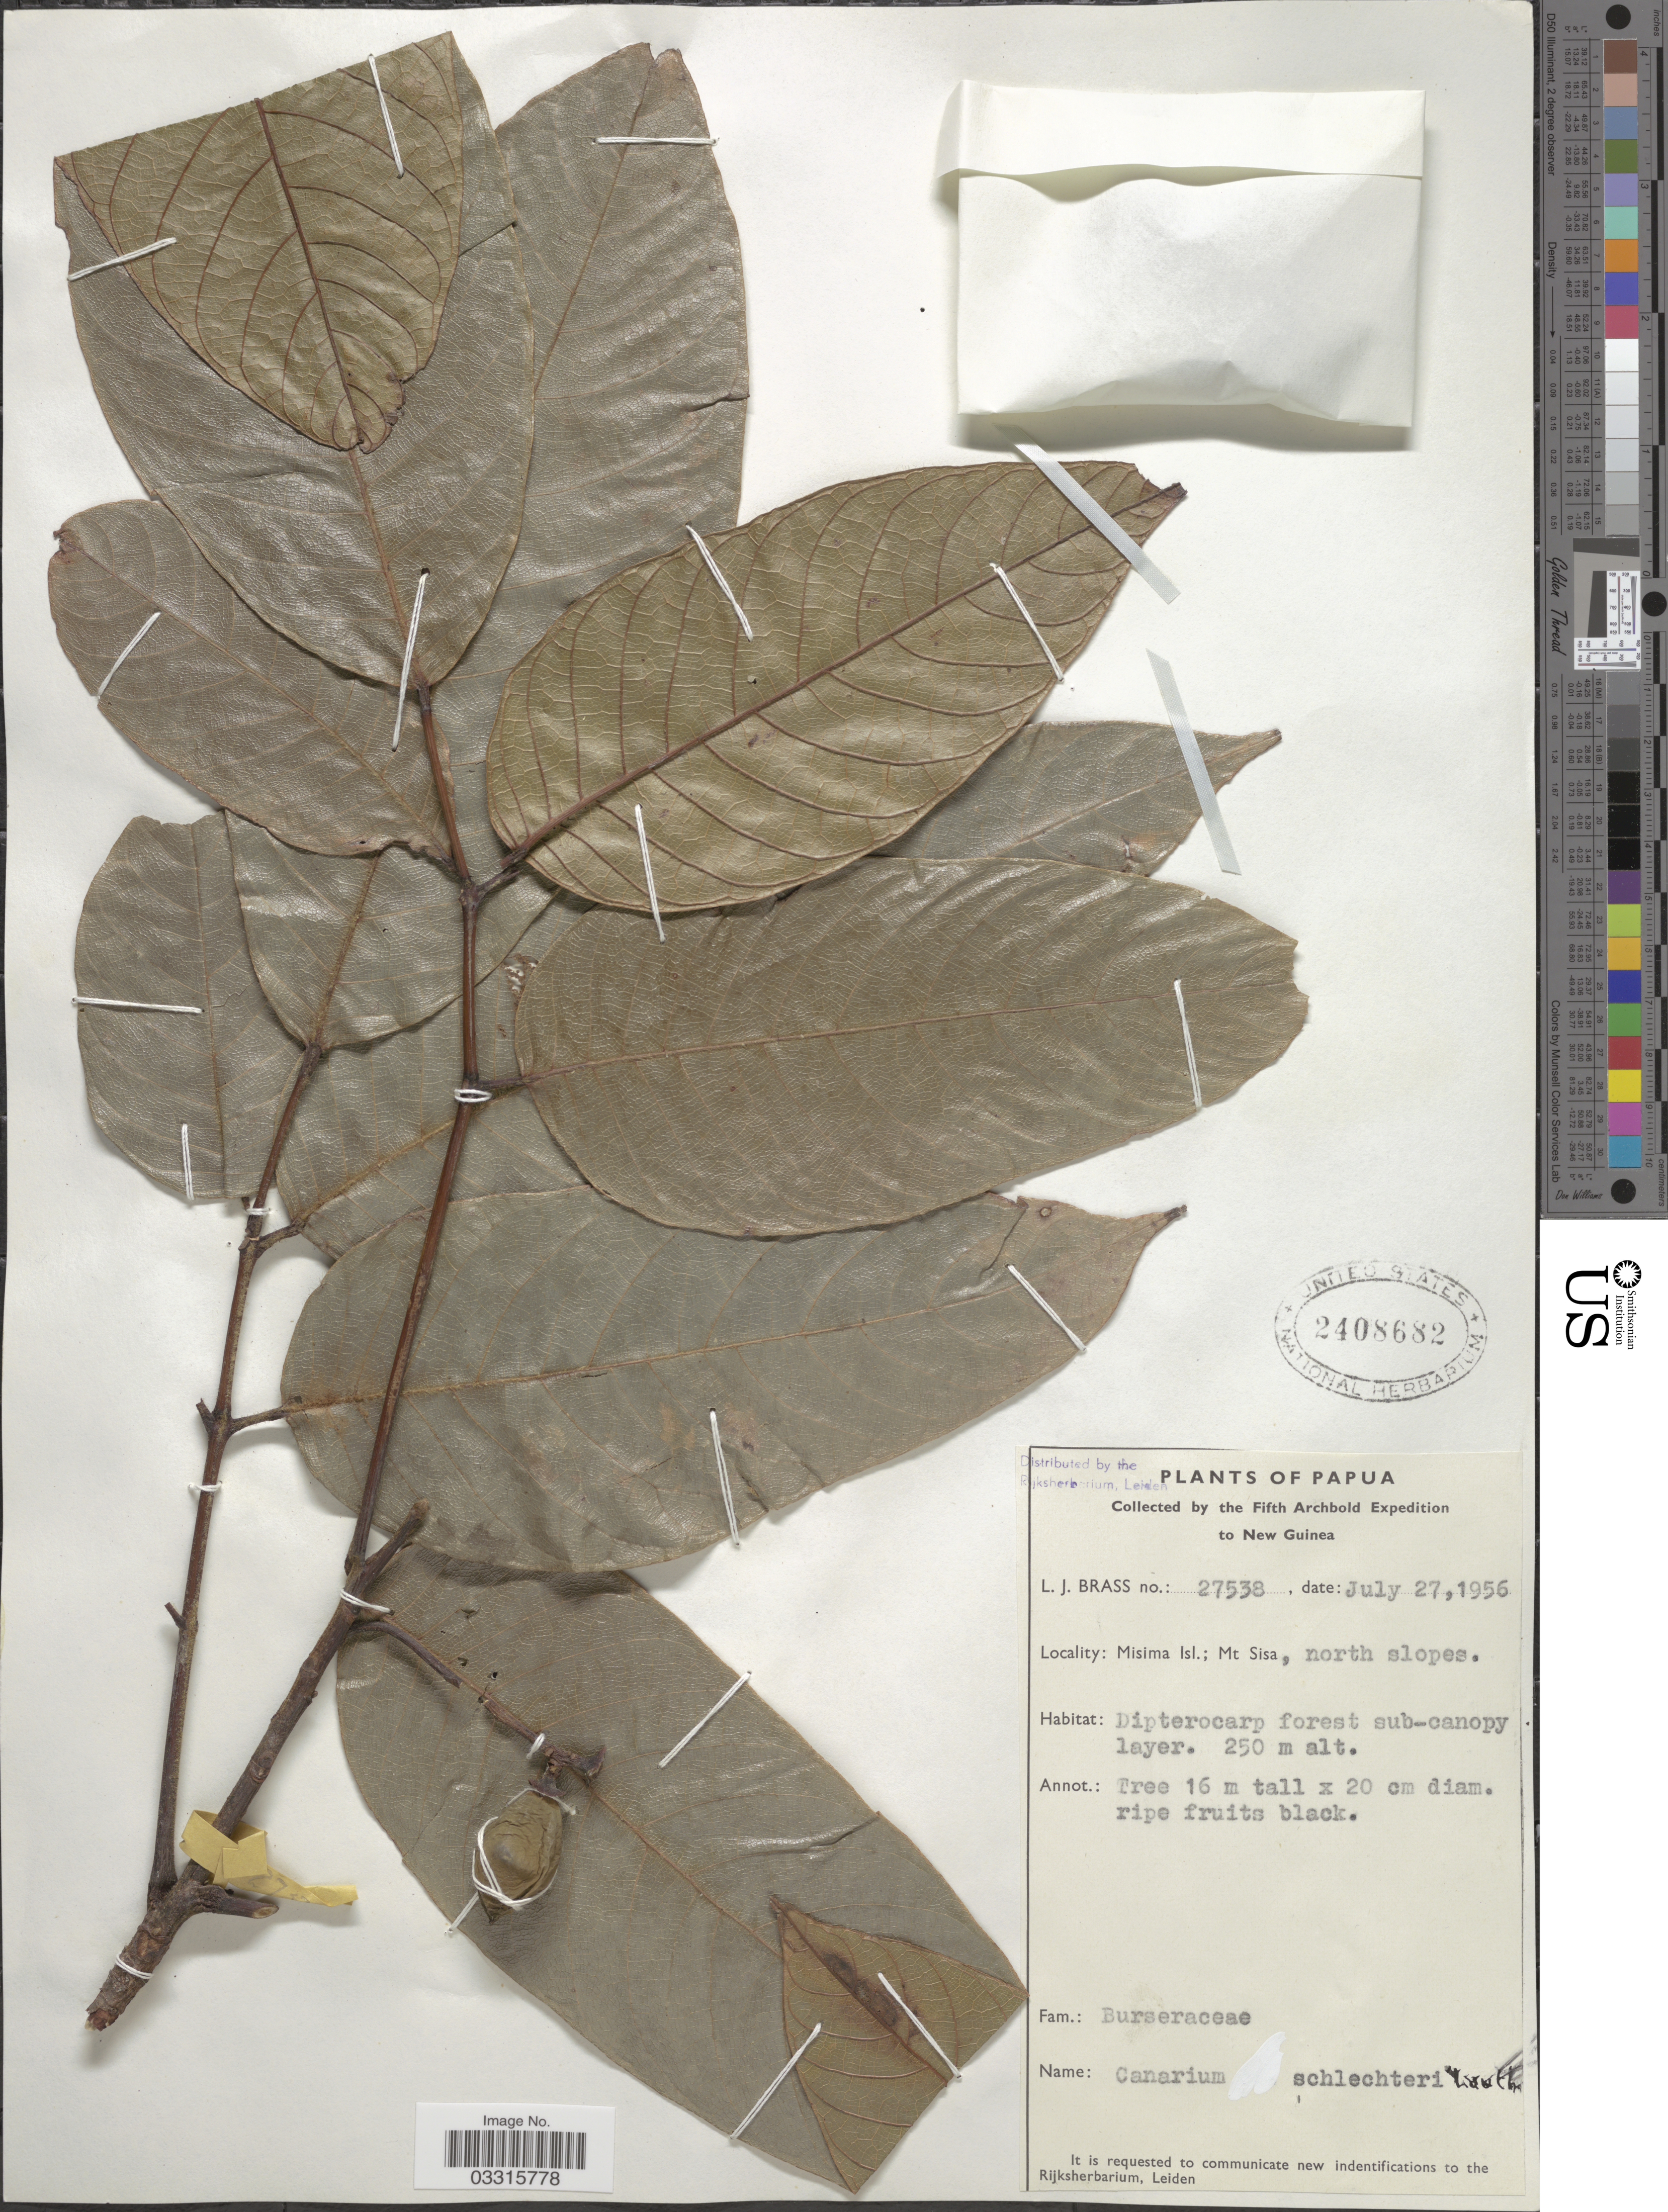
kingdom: Plantae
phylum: Tracheophyta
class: Magnoliopsida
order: Sapindales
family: Burseraceae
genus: Canarium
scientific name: Canarium schlechteri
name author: Lauterb.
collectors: L. J. Brass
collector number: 27538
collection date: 1956-07-27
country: Papua New Guinea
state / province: Milne Bay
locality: Papua. New Guinea. Misima Isl.; Mt Sisa, north slopes.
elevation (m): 250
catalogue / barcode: US 2408682